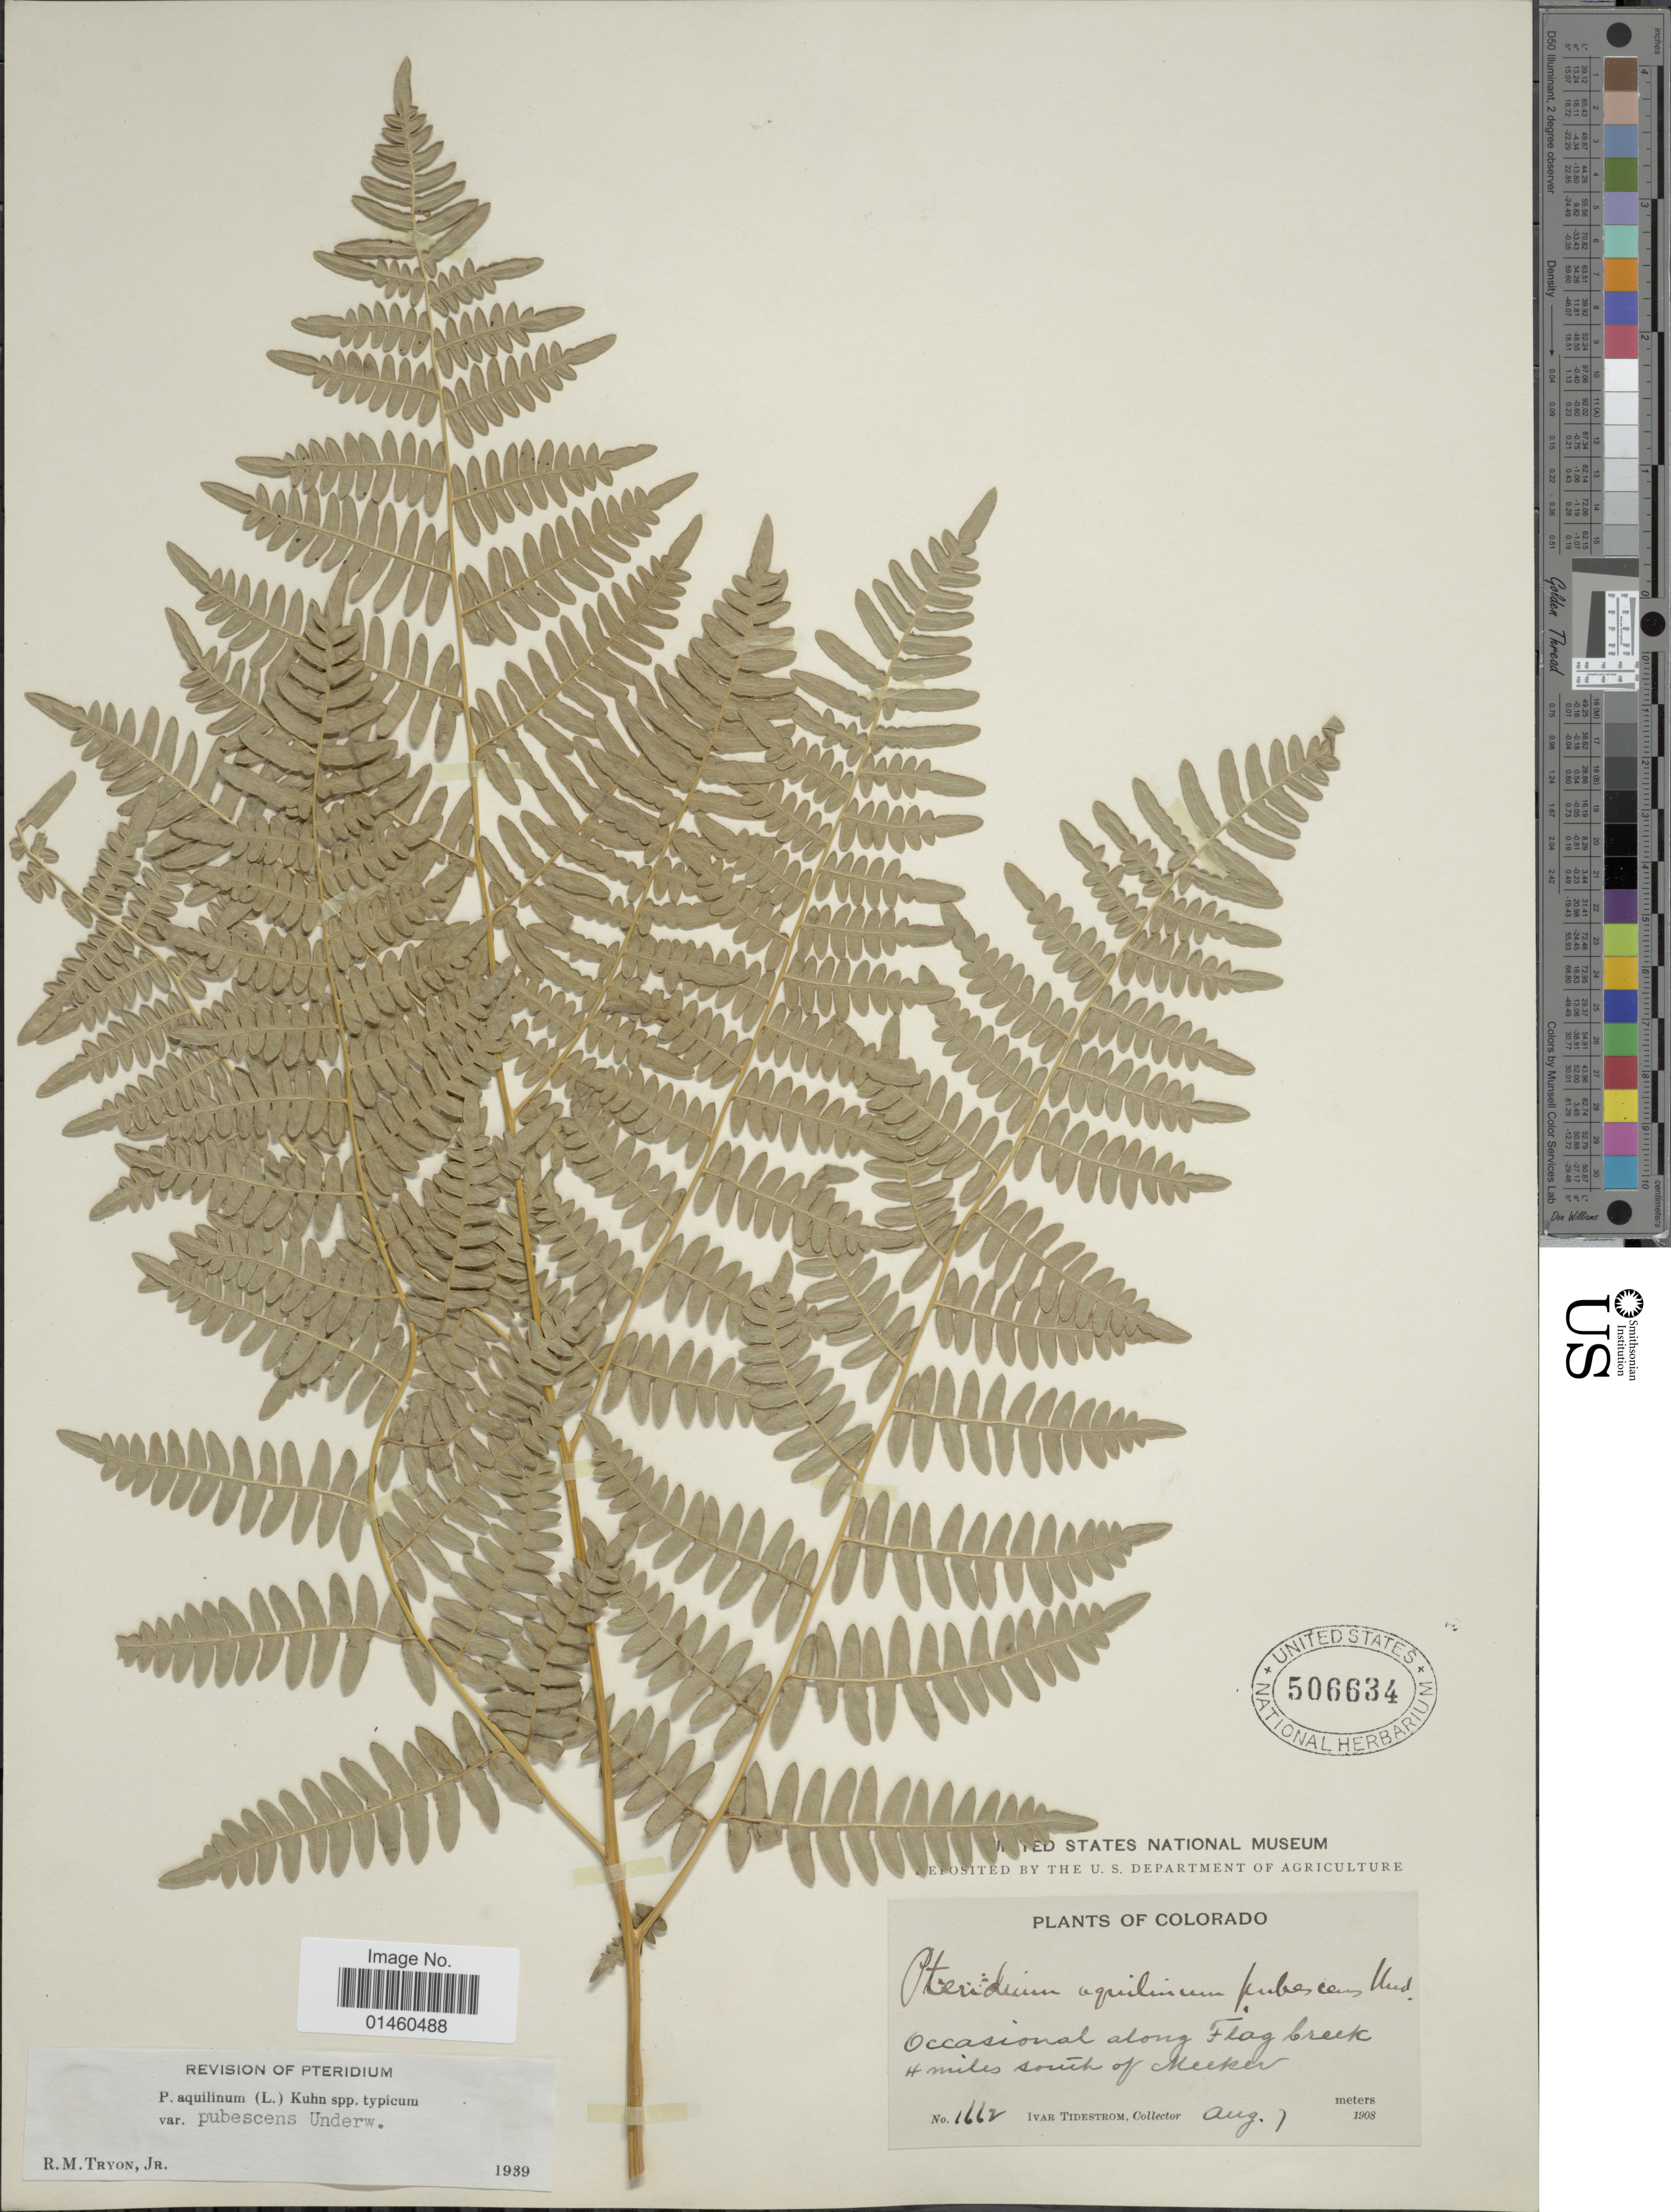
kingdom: Plantae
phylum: Tracheophyta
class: Polypodiopsida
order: Polypodiales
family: Dennstaedtiaceae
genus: Pteridium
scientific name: Pteridium pubescens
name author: (Underw.) Christenh.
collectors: I. F. Tidestrom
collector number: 1662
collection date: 1908-08-01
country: United States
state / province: Colorado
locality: Occasional along Flag Creek, 4 miles south of Meeker.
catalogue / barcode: US 506634